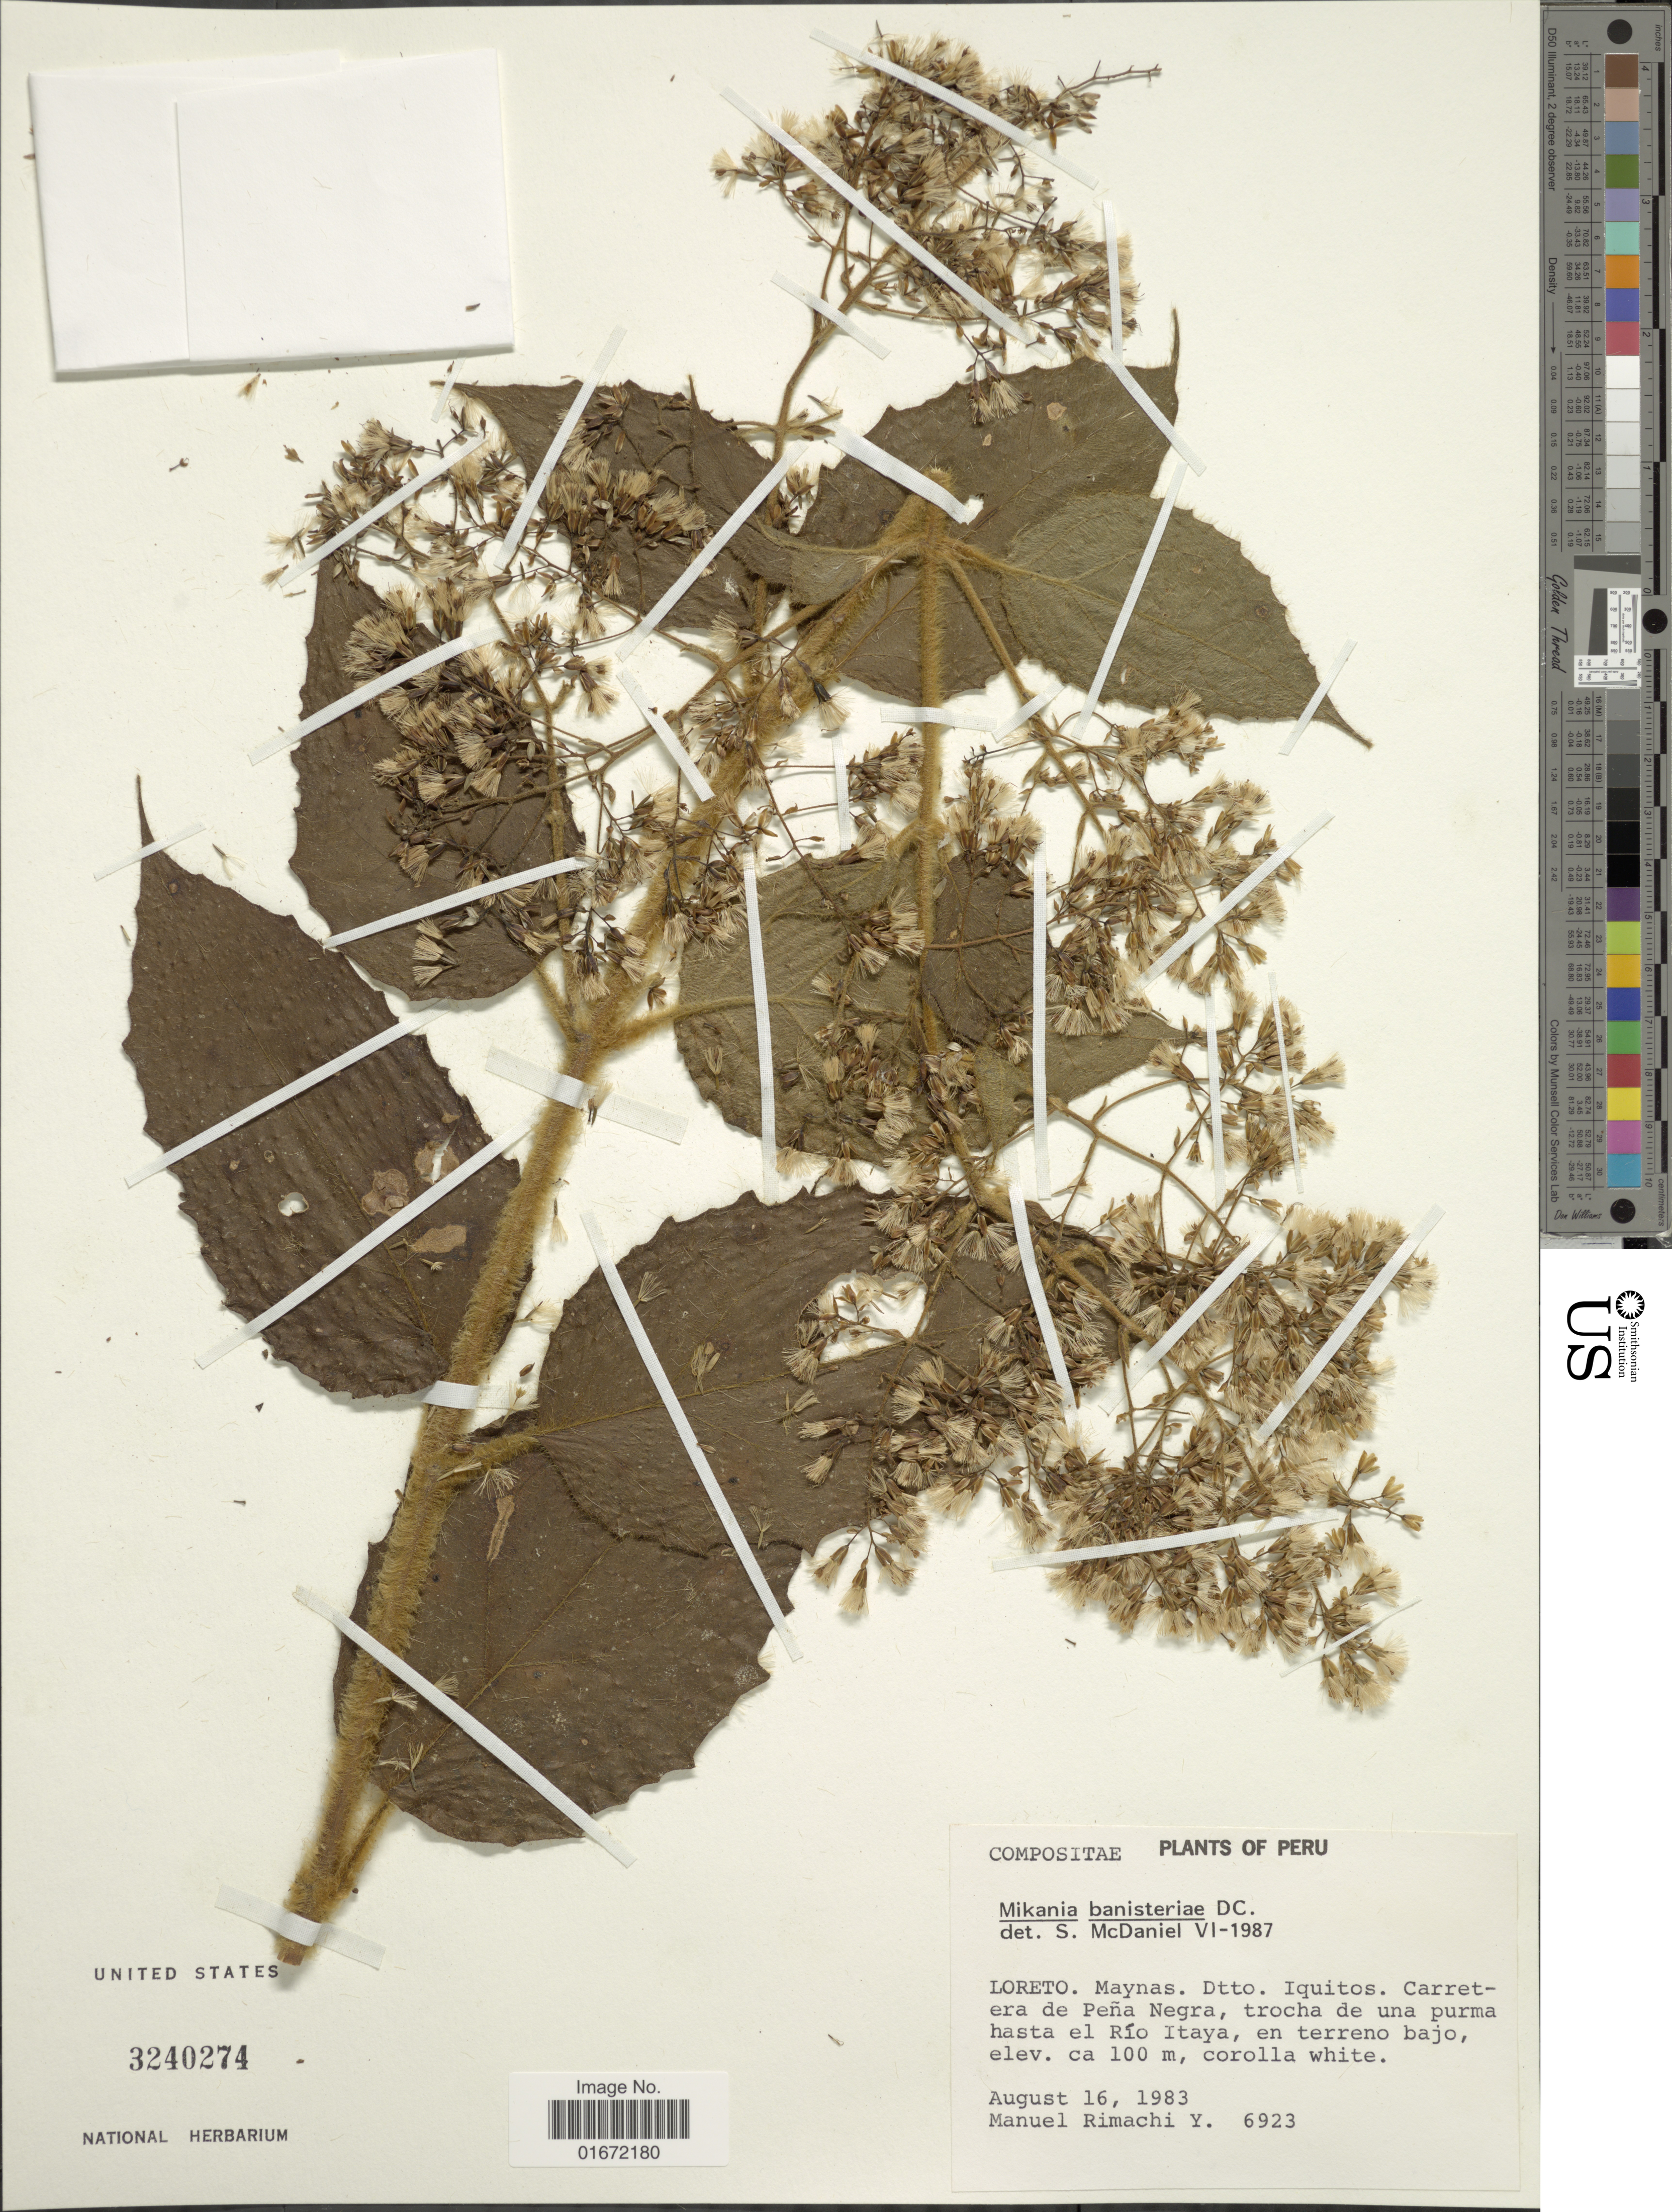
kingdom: Plantae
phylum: Tracheophyta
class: Magnoliopsida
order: Asterales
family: Asteraceae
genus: Mikania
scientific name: Mikania banisteriae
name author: DC.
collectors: M. Rimachi Y.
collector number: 6923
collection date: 1983-08-16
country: Peru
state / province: Loreto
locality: Loreto. Maynas. Dtto. Iquitos. Carretera de Peña Negra, trocha de una purma hasta el Río Itaya, en terreno bajo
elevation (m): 100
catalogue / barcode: US 3240274